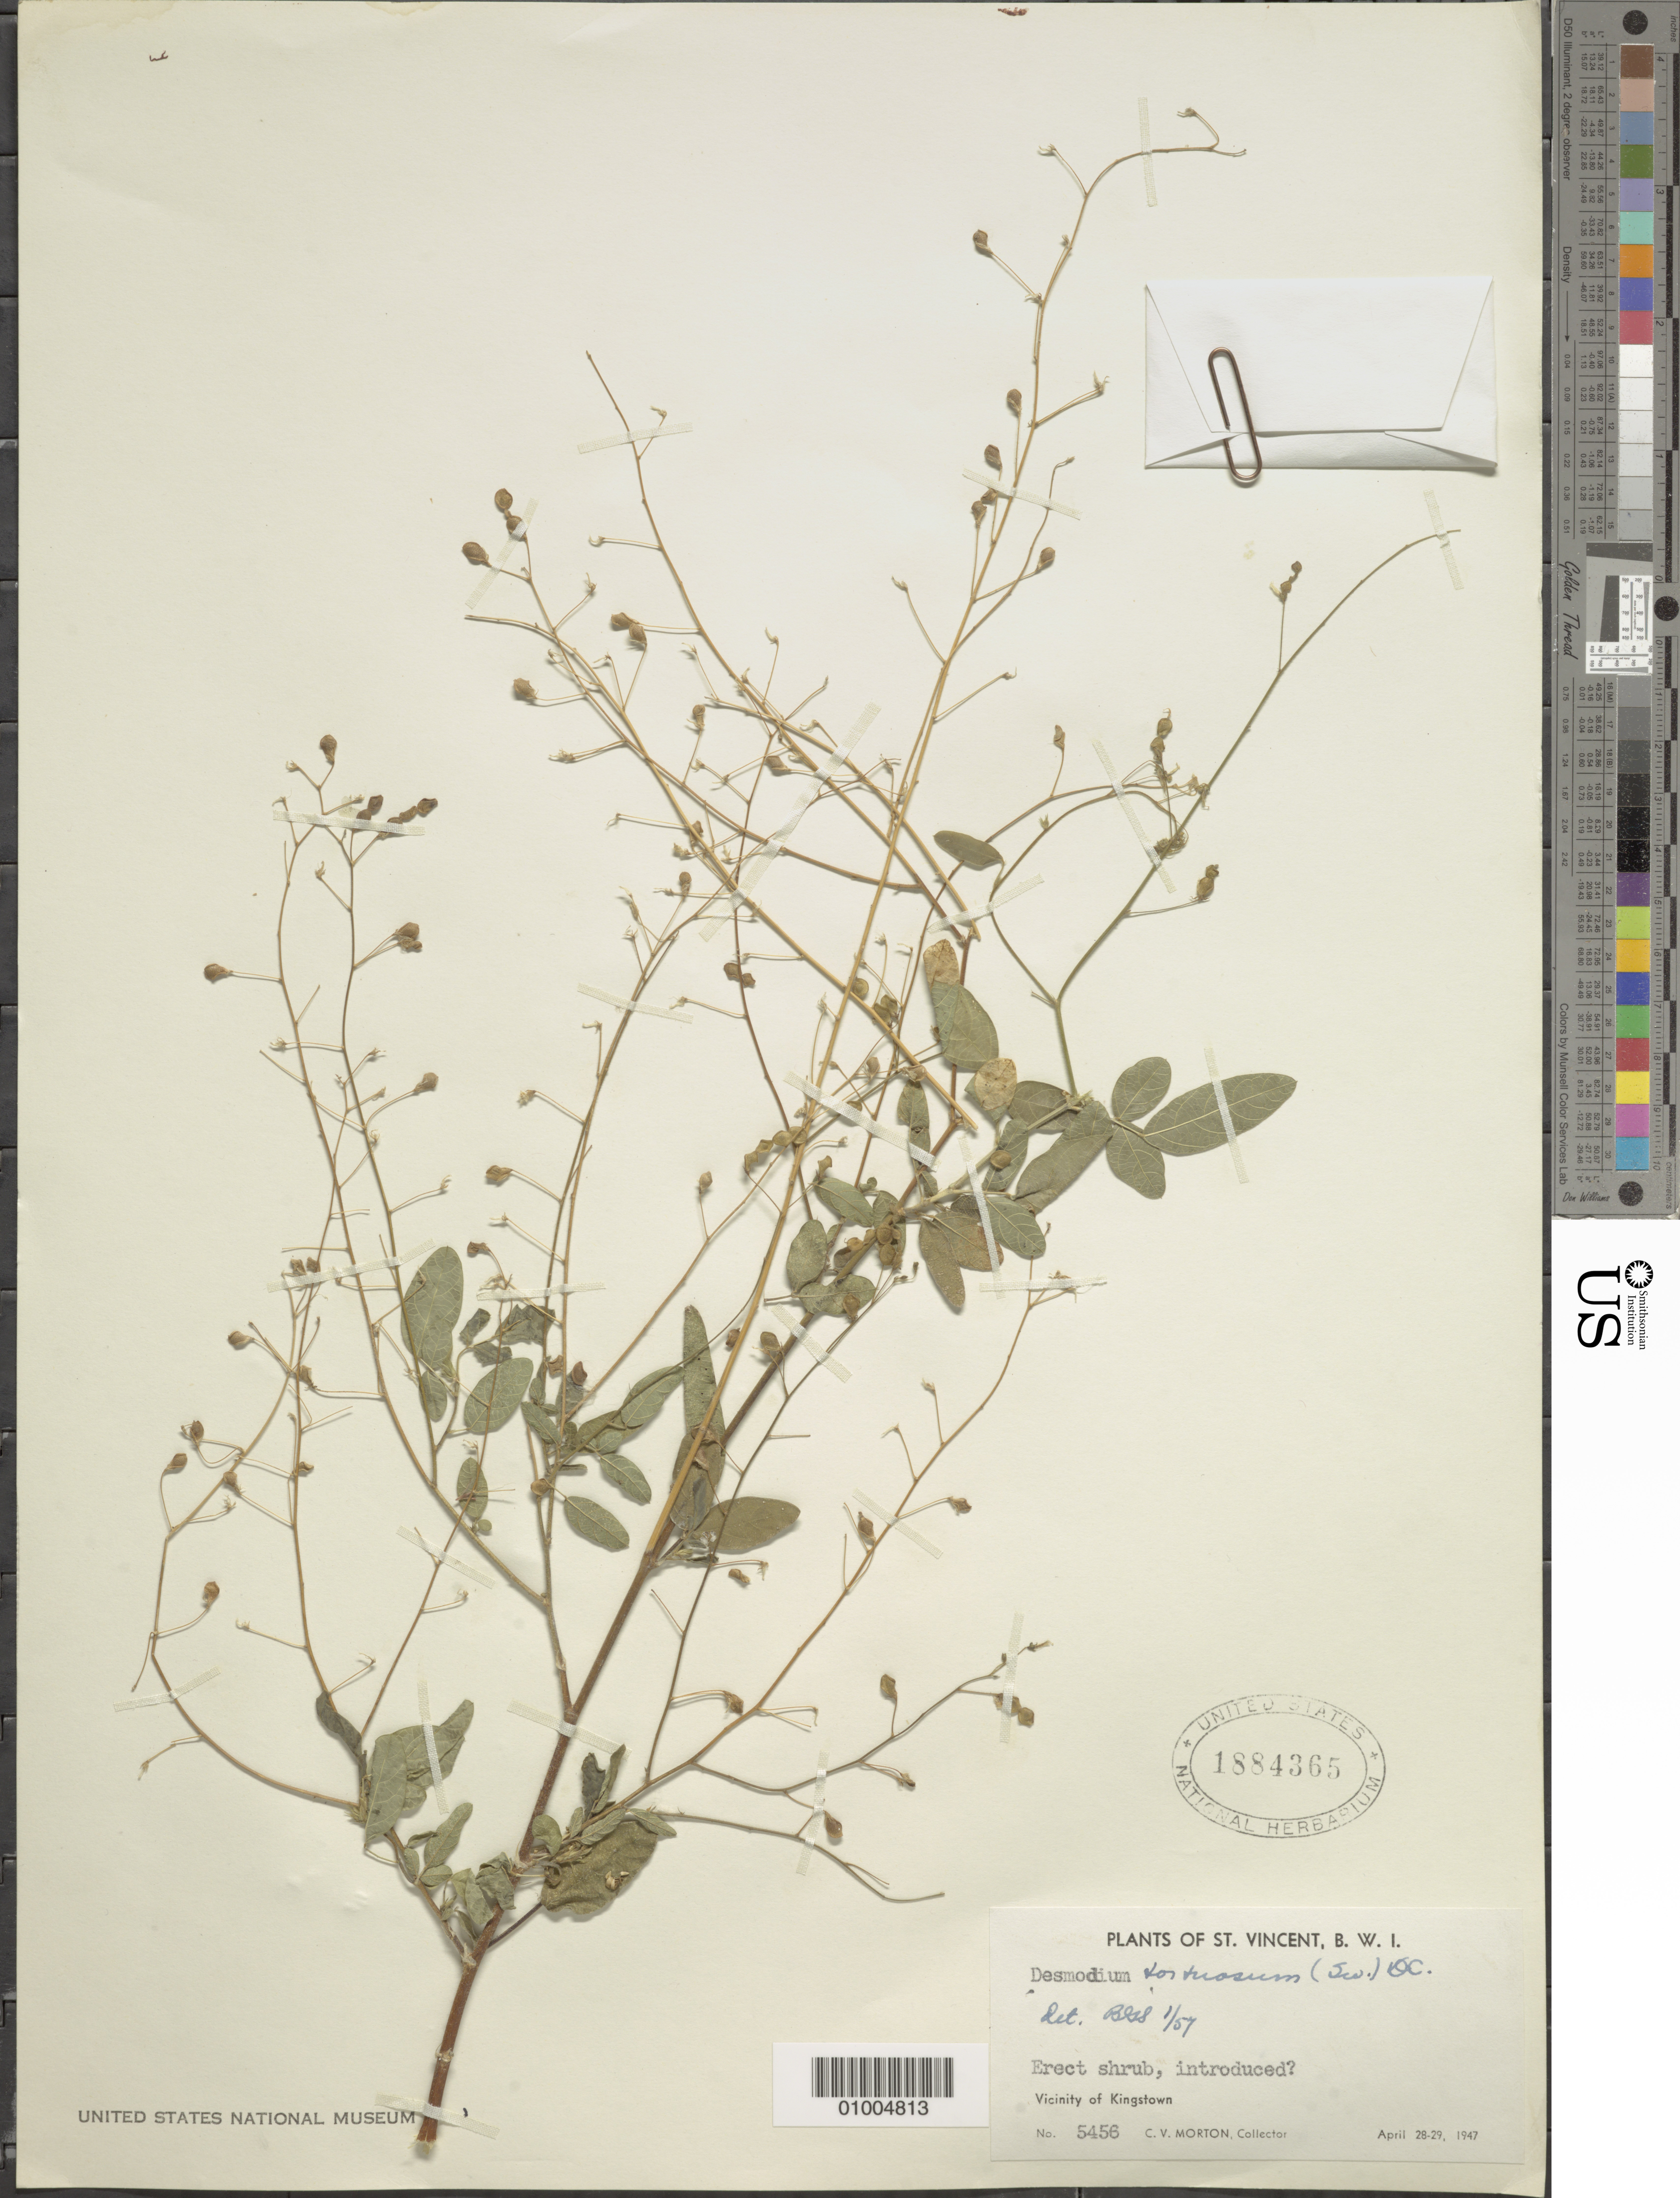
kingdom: Plantae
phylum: Tracheophyta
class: Magnoliopsida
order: Fabales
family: Fabaceae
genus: Desmodium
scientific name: Desmodium tortuosum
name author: (Sw.) DC.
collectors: C. V. Morton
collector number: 5456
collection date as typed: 28 Apr 1947 to 29 Apr 1947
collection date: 1947-04-28/1947-04-29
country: St. Vincent - Grenadines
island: St. Vincent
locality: Vicinity of Kingstown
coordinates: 0 N, 0 E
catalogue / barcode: US 1884365